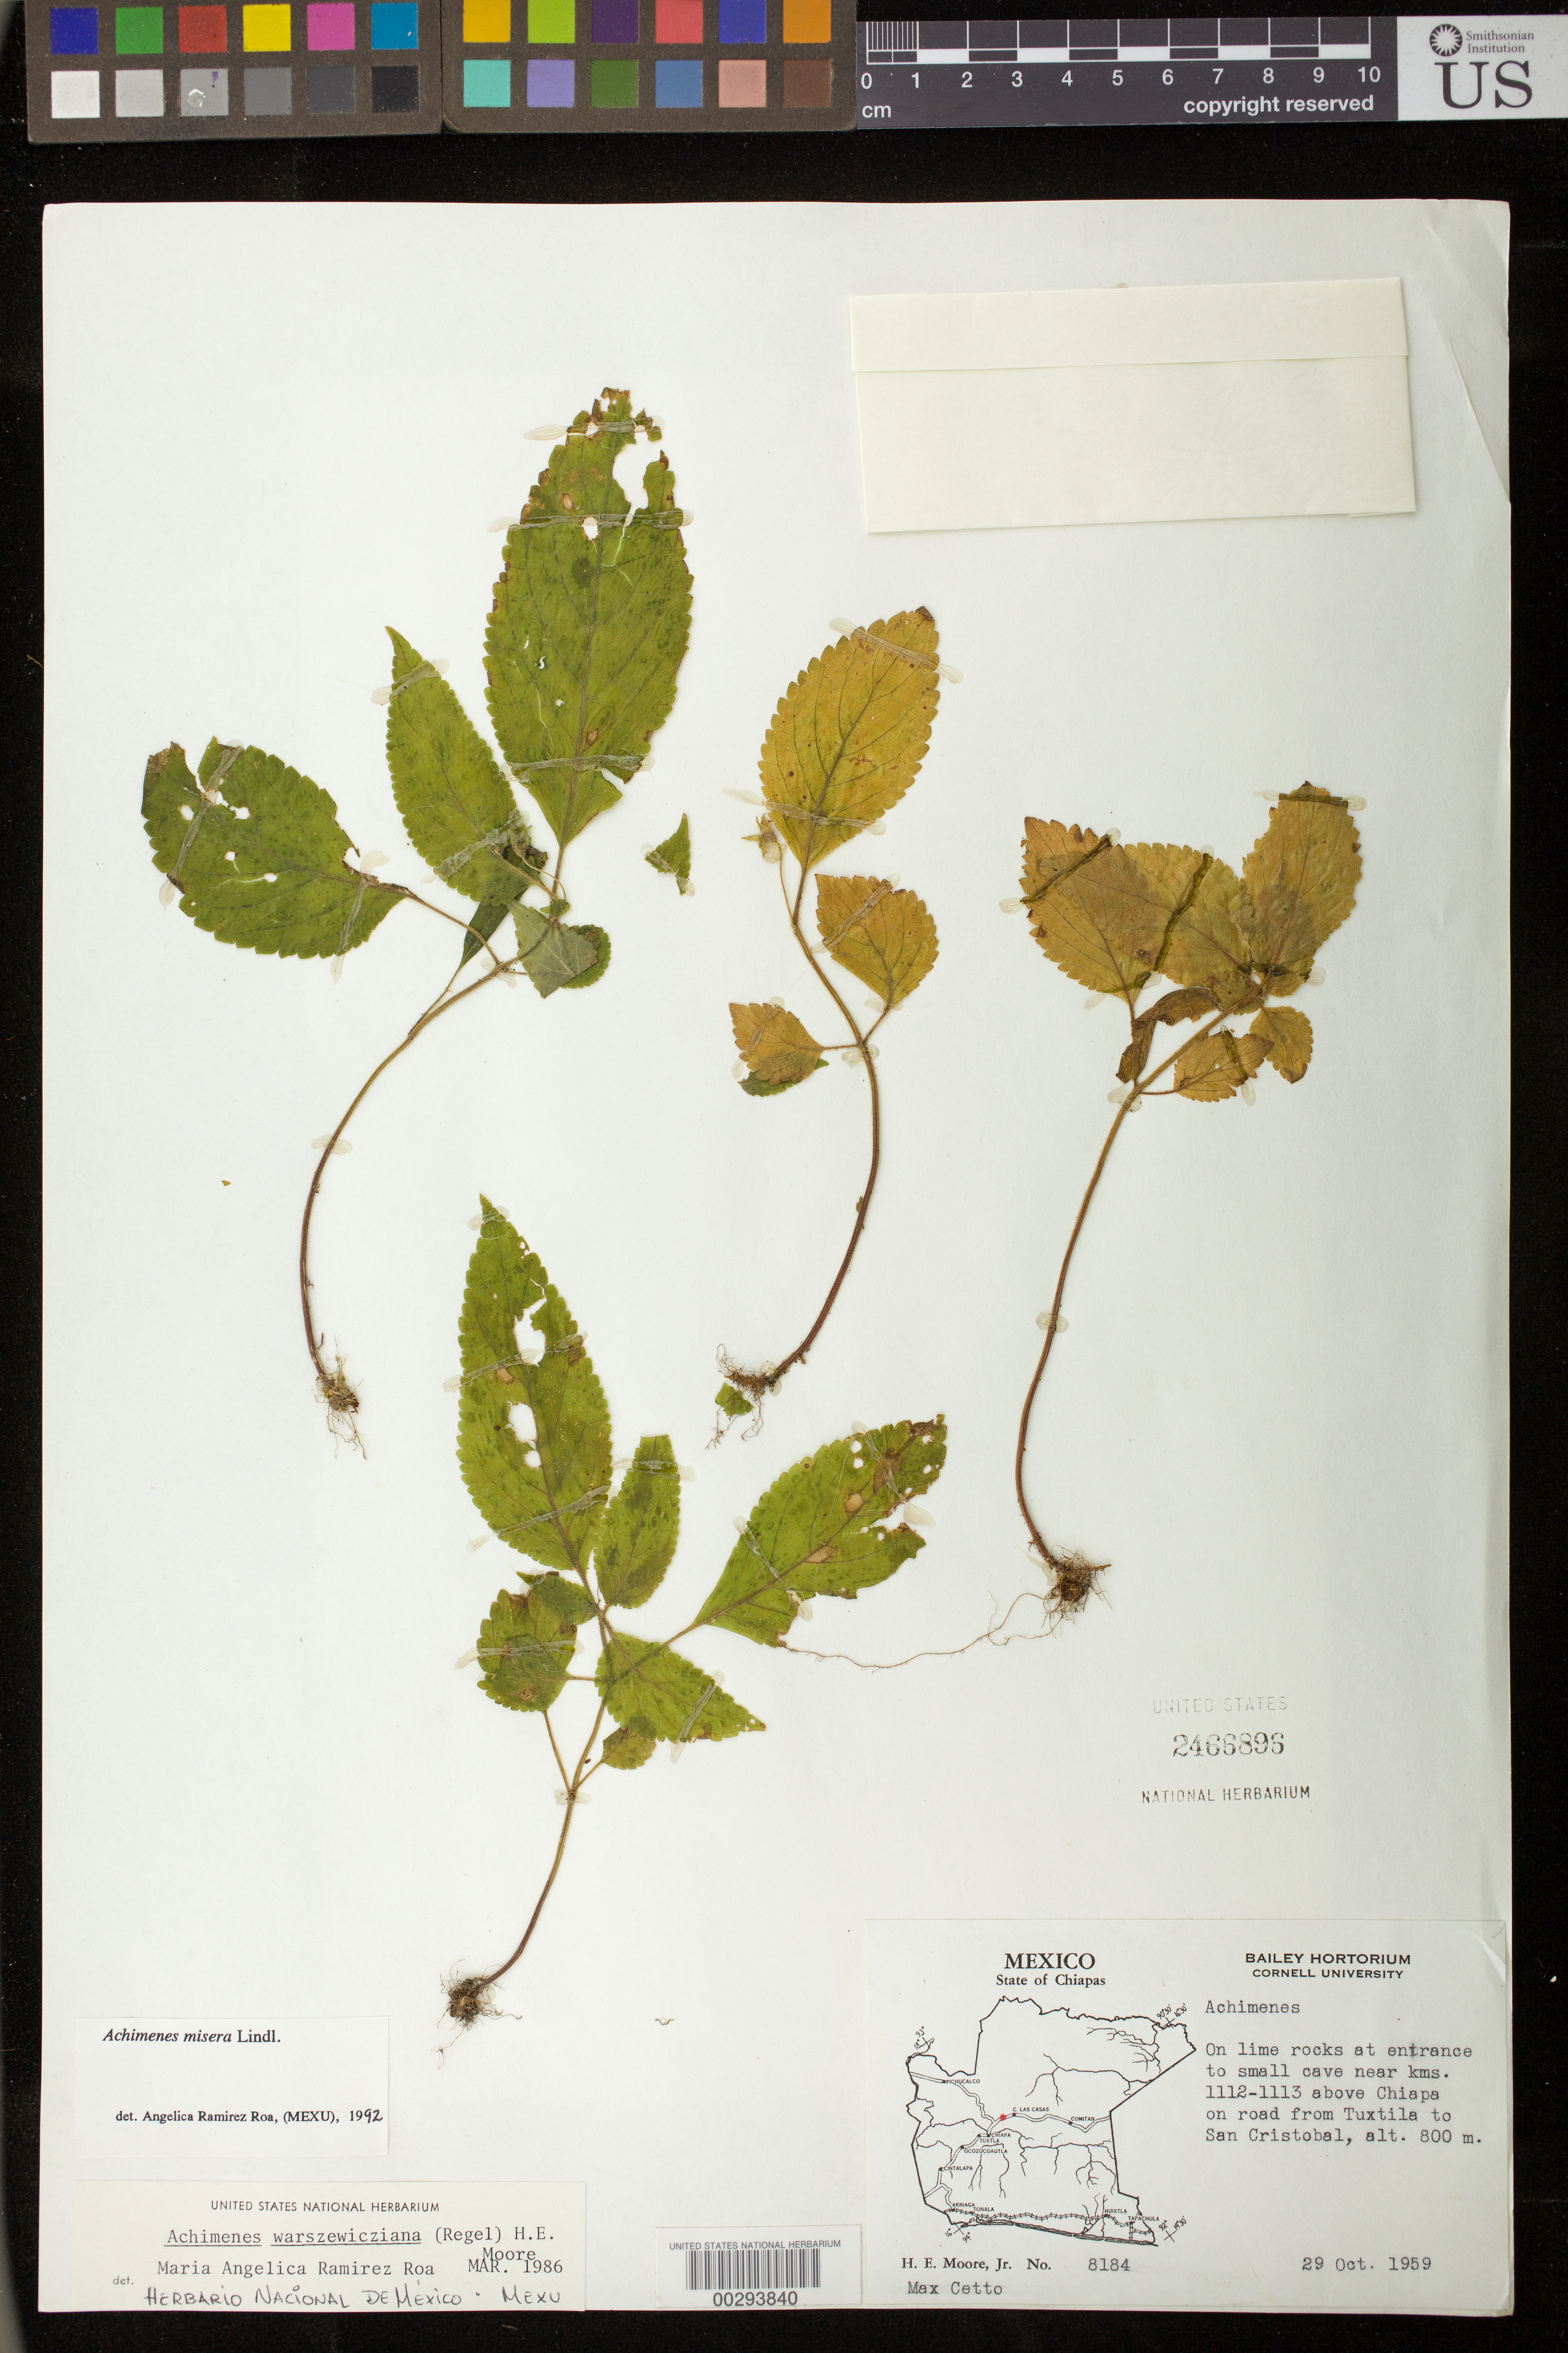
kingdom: Plantae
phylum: Tracheophyta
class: Magnoliopsida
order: Lamiales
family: Gesneriaceae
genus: Achimenes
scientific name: Achimenes warszewicziana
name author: (Regel) H.E. Moore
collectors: H. E. Moore & M. Cetto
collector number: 8184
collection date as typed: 29 Oct 1959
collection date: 1959-10-29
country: Mexico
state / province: Chiapas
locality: Near km 1112-1113 above Chiapa on road from Tuxtila to San Cristobal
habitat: On lime rocks at entrance to small cave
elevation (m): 800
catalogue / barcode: US 2466896